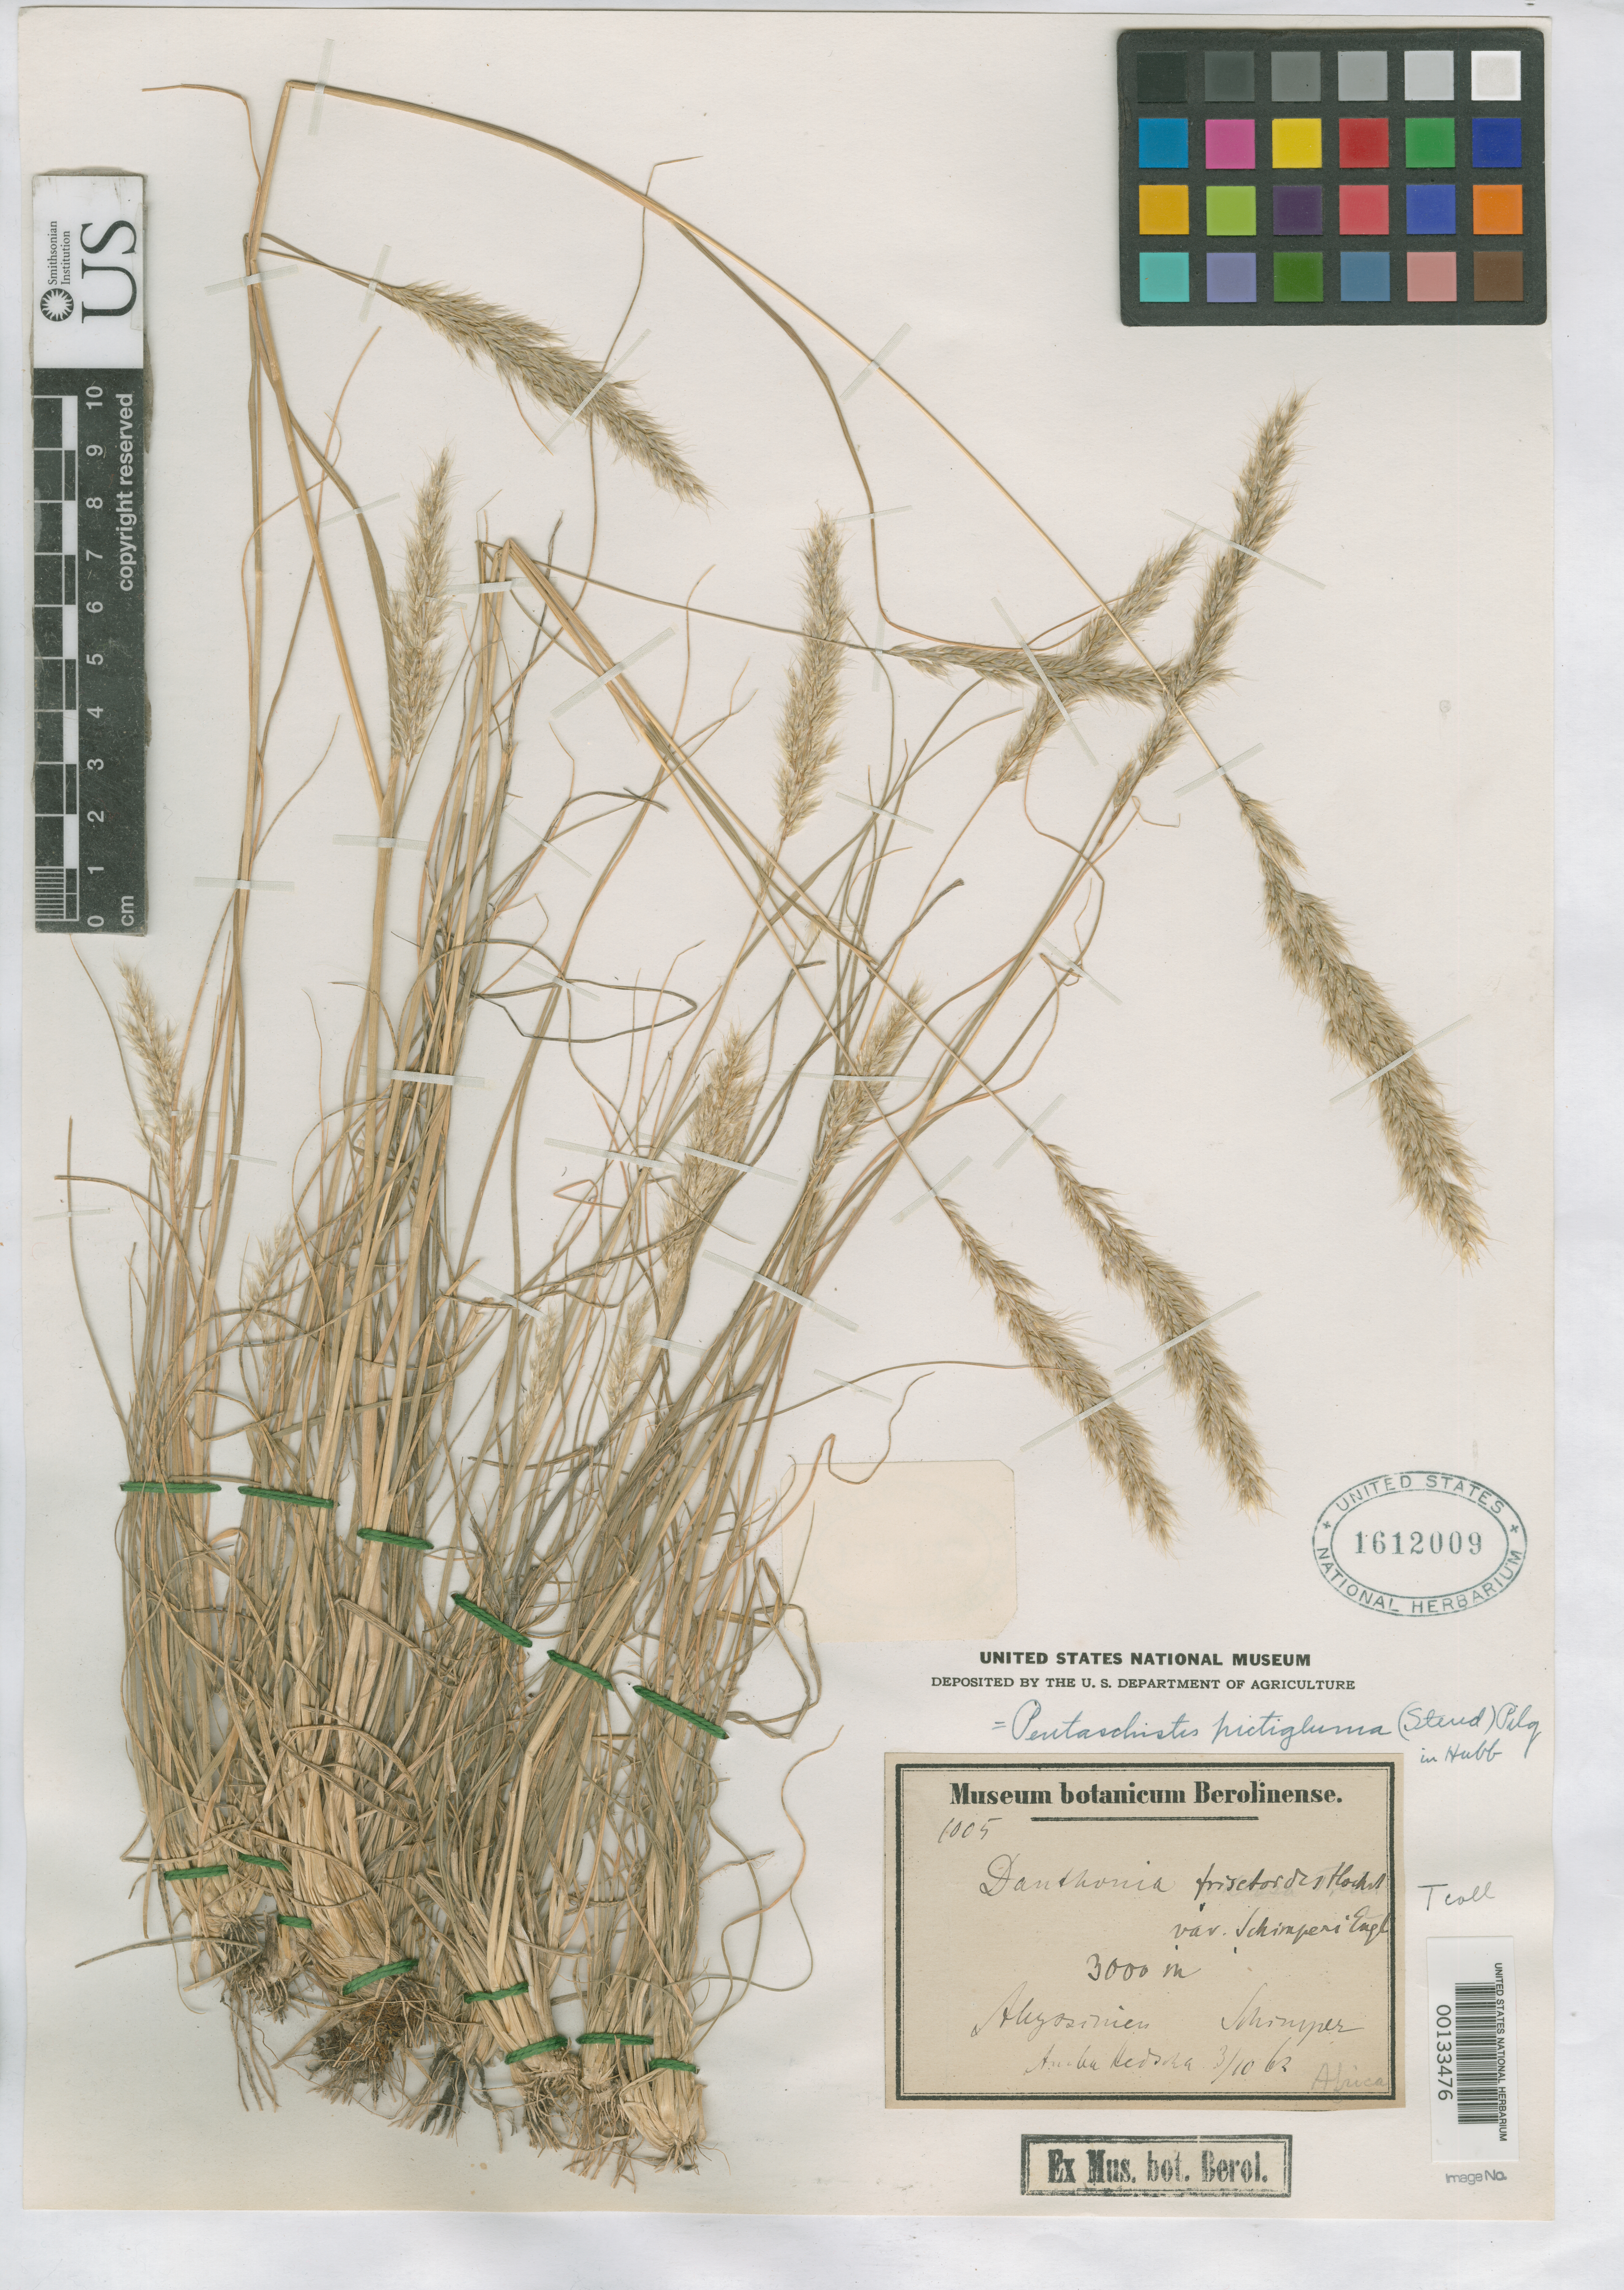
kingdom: Plantae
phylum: Tracheophyta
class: Liliopsida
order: Poales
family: Poaceae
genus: Danthonia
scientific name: Danthonia trisetoides var. schimperi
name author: Engl.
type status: Isotype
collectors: G. W. Schimper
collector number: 1005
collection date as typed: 1862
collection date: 1862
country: Ethiopia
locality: Amba Hedscha.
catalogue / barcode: US 1612009